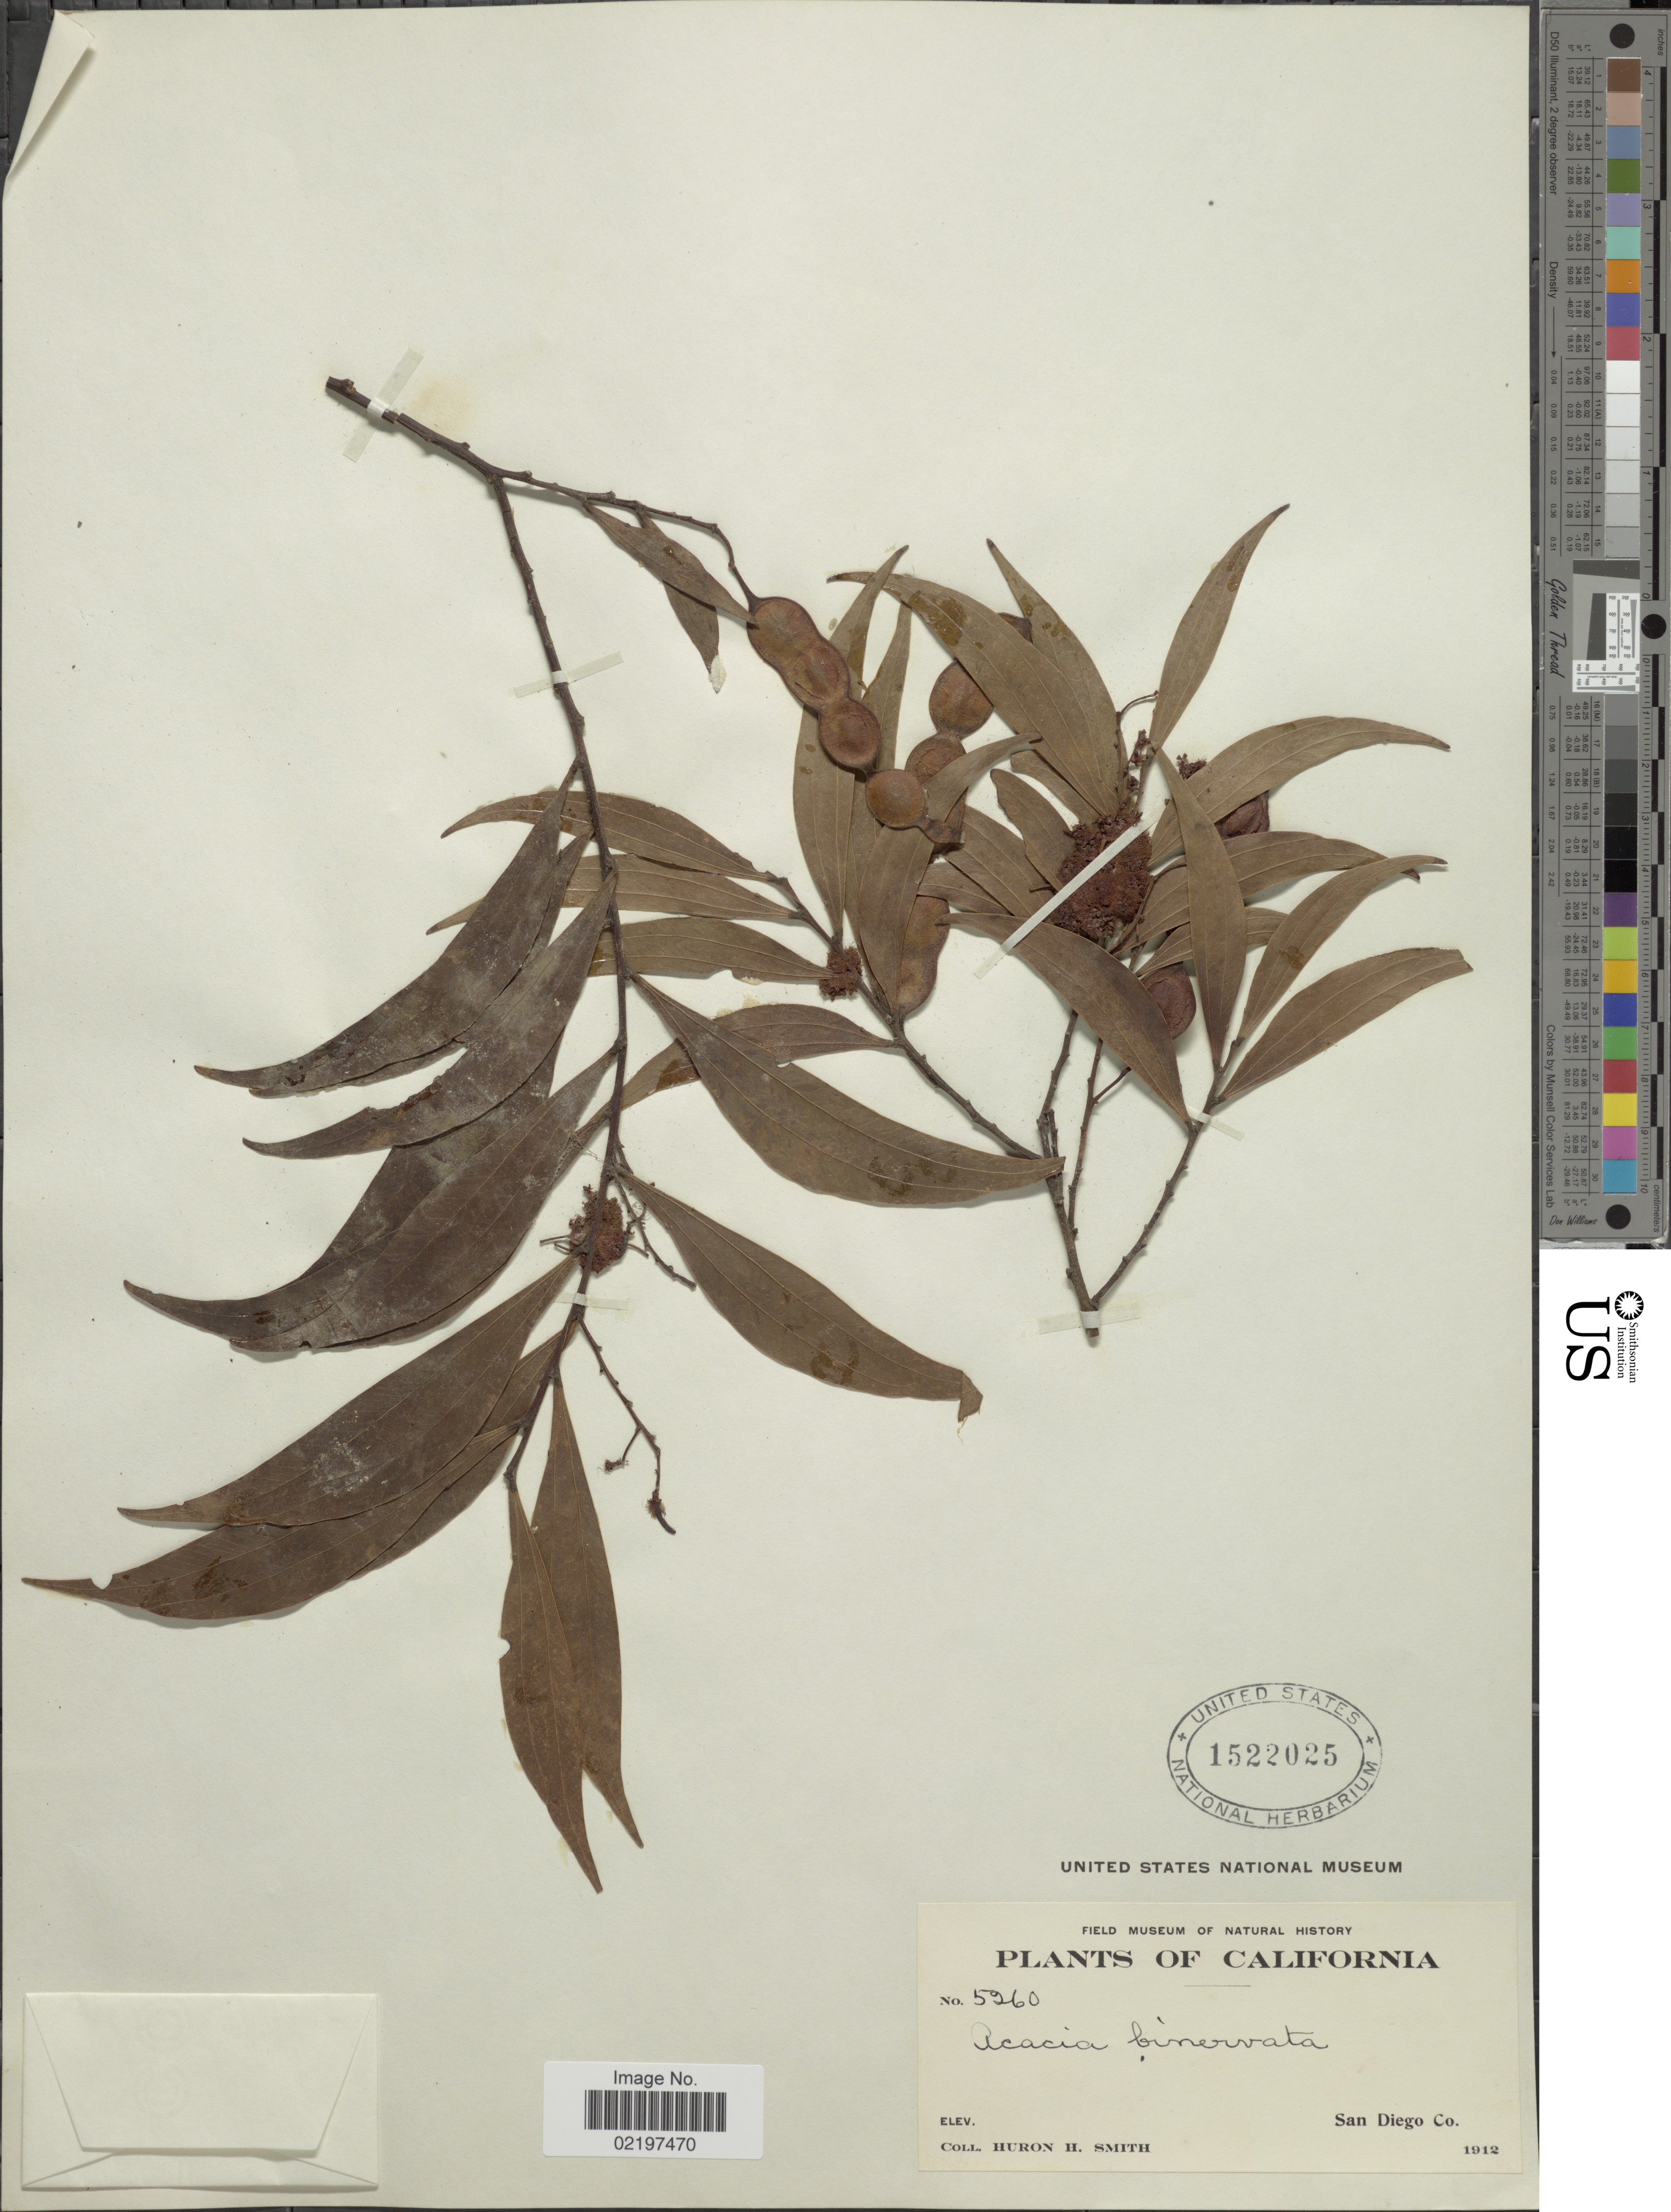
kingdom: Plantae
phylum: Tracheophyta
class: Magnoliopsida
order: Fabales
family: Fabaceae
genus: Acacia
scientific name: Acacia binervata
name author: DC.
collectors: Huron H. Smith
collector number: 5260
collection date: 1912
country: United States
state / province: California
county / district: San Diego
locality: San Diego Co.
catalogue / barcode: US 1522025